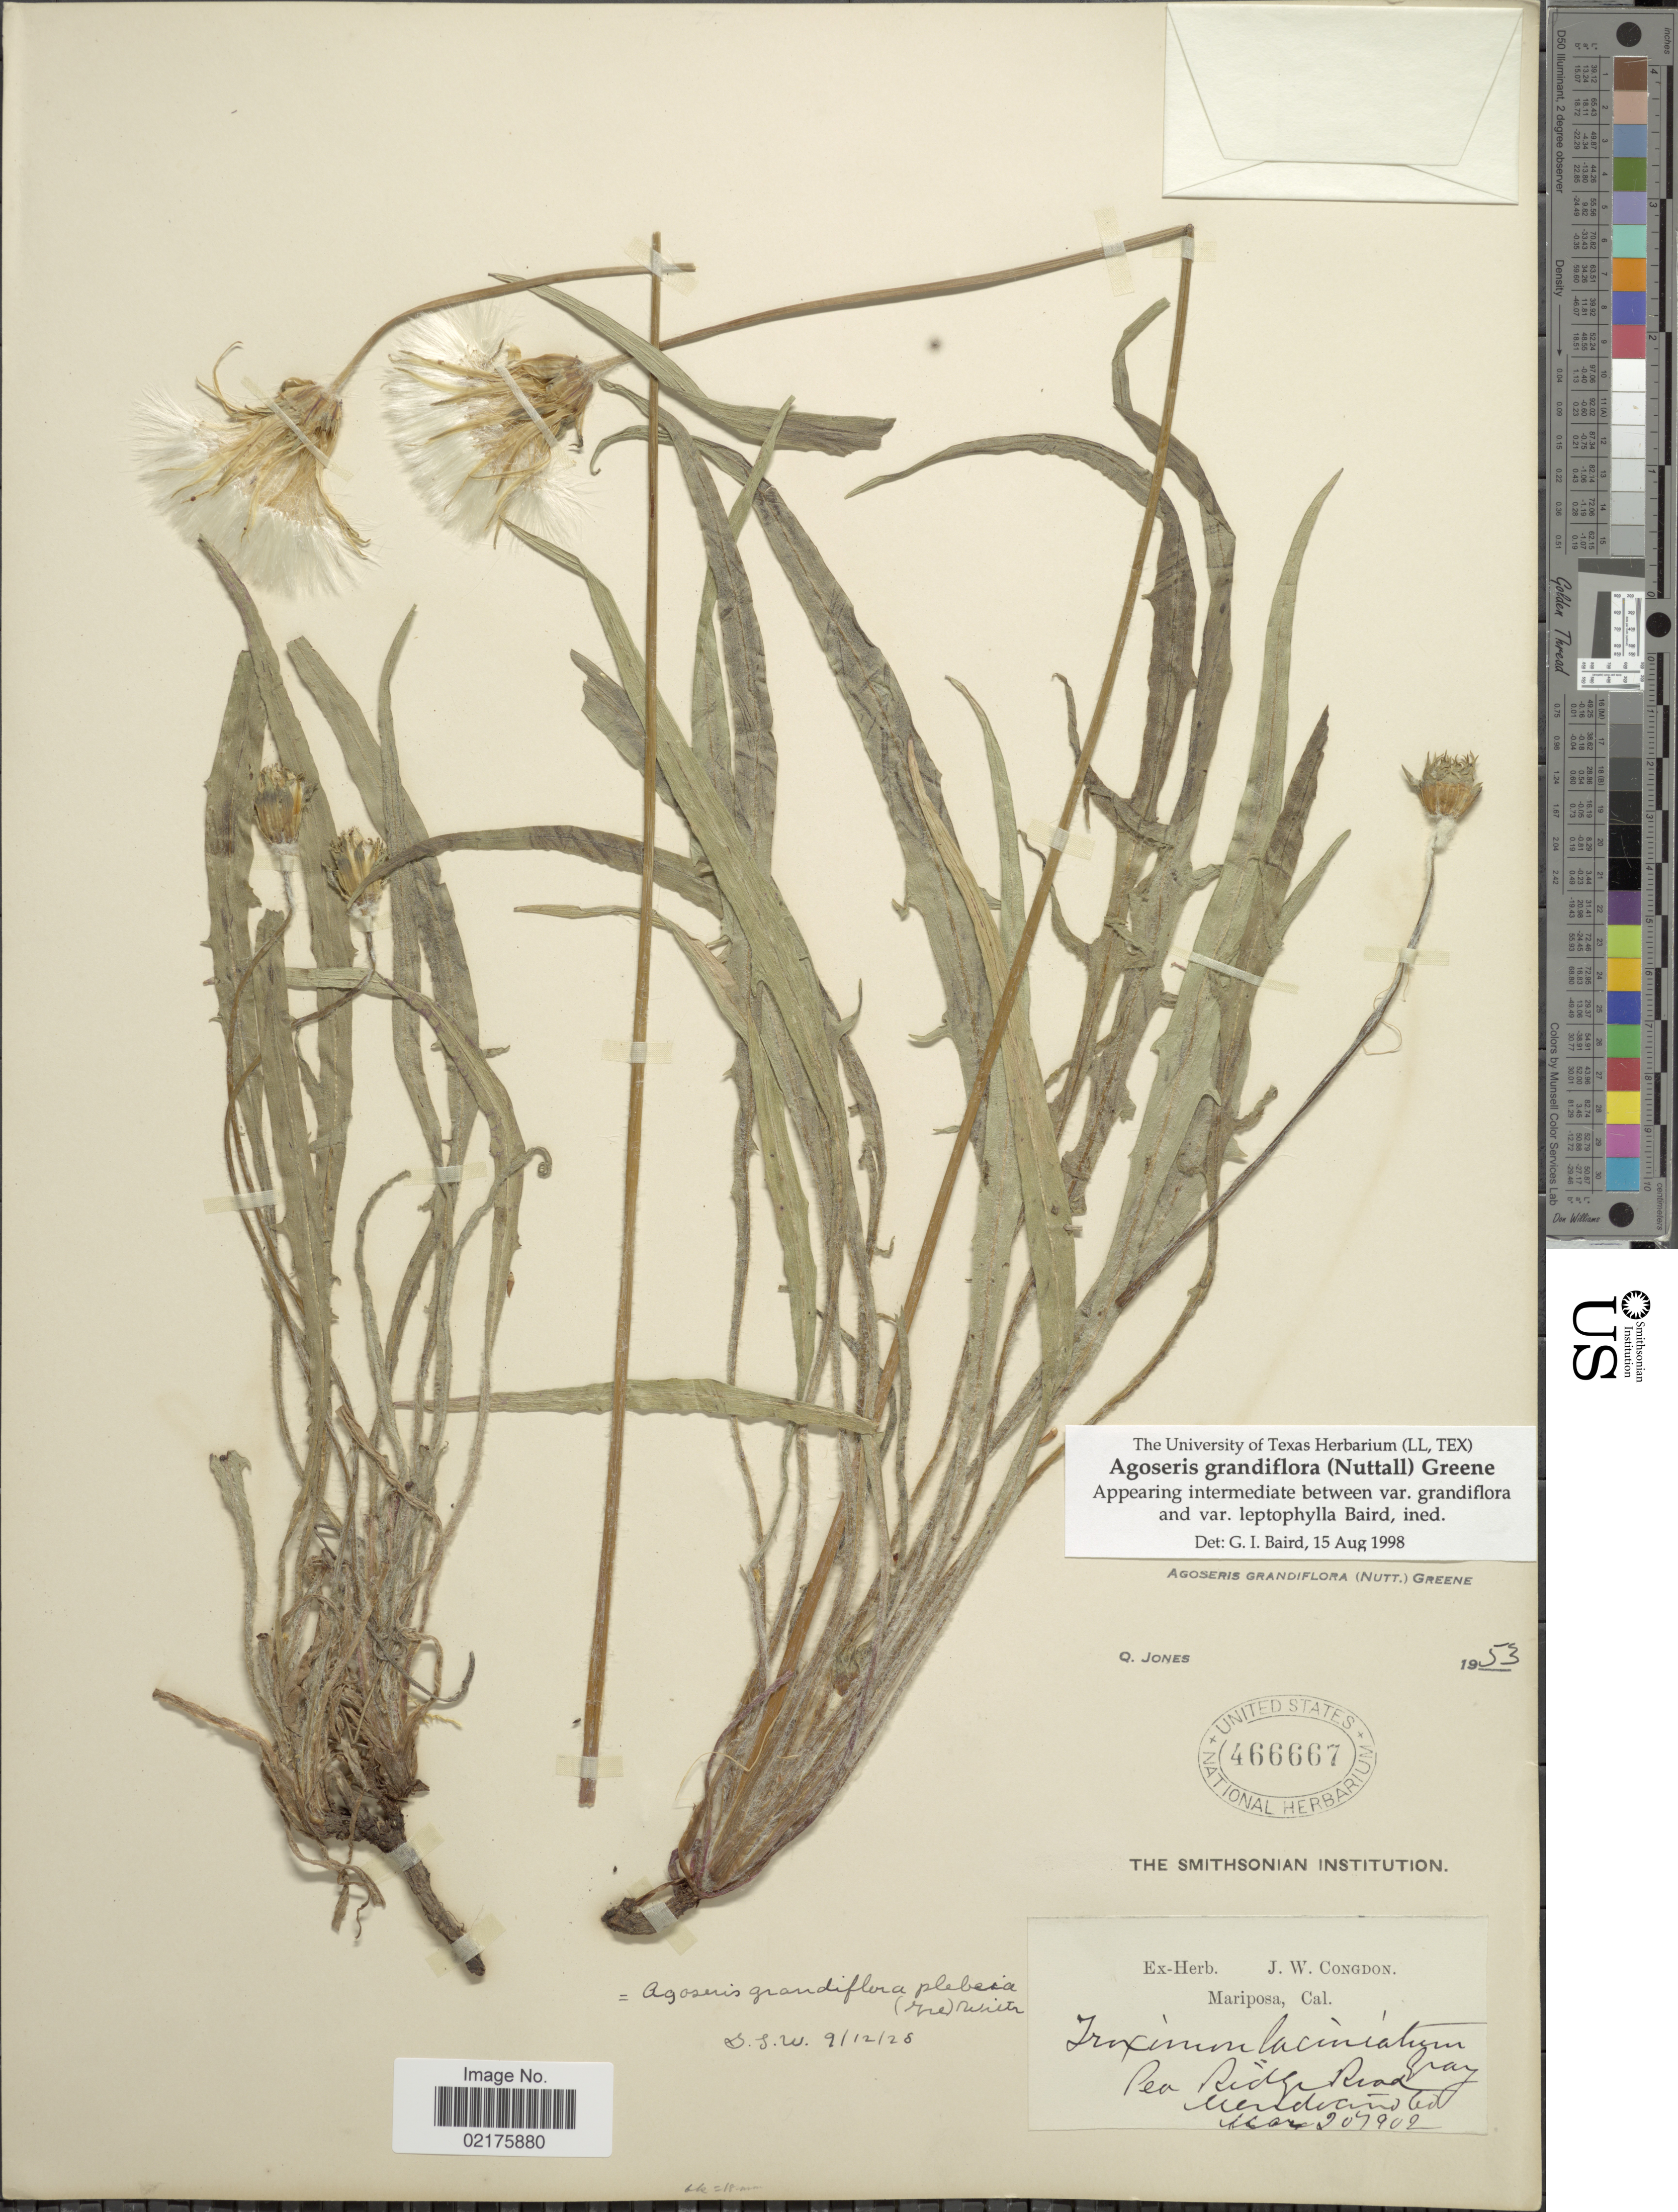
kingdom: Plantae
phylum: Tracheophyta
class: Magnoliopsida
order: Asterales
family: Asteraceae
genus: Agoseris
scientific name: Agoseris grandiflora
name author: (Nutt.) Greene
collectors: ex herb. J. W. Congdon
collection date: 1901-03-20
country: United States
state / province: California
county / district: Mendocino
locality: Mariposa, Cal. Pea ridge road, Mendocino Co.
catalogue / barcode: US 466667